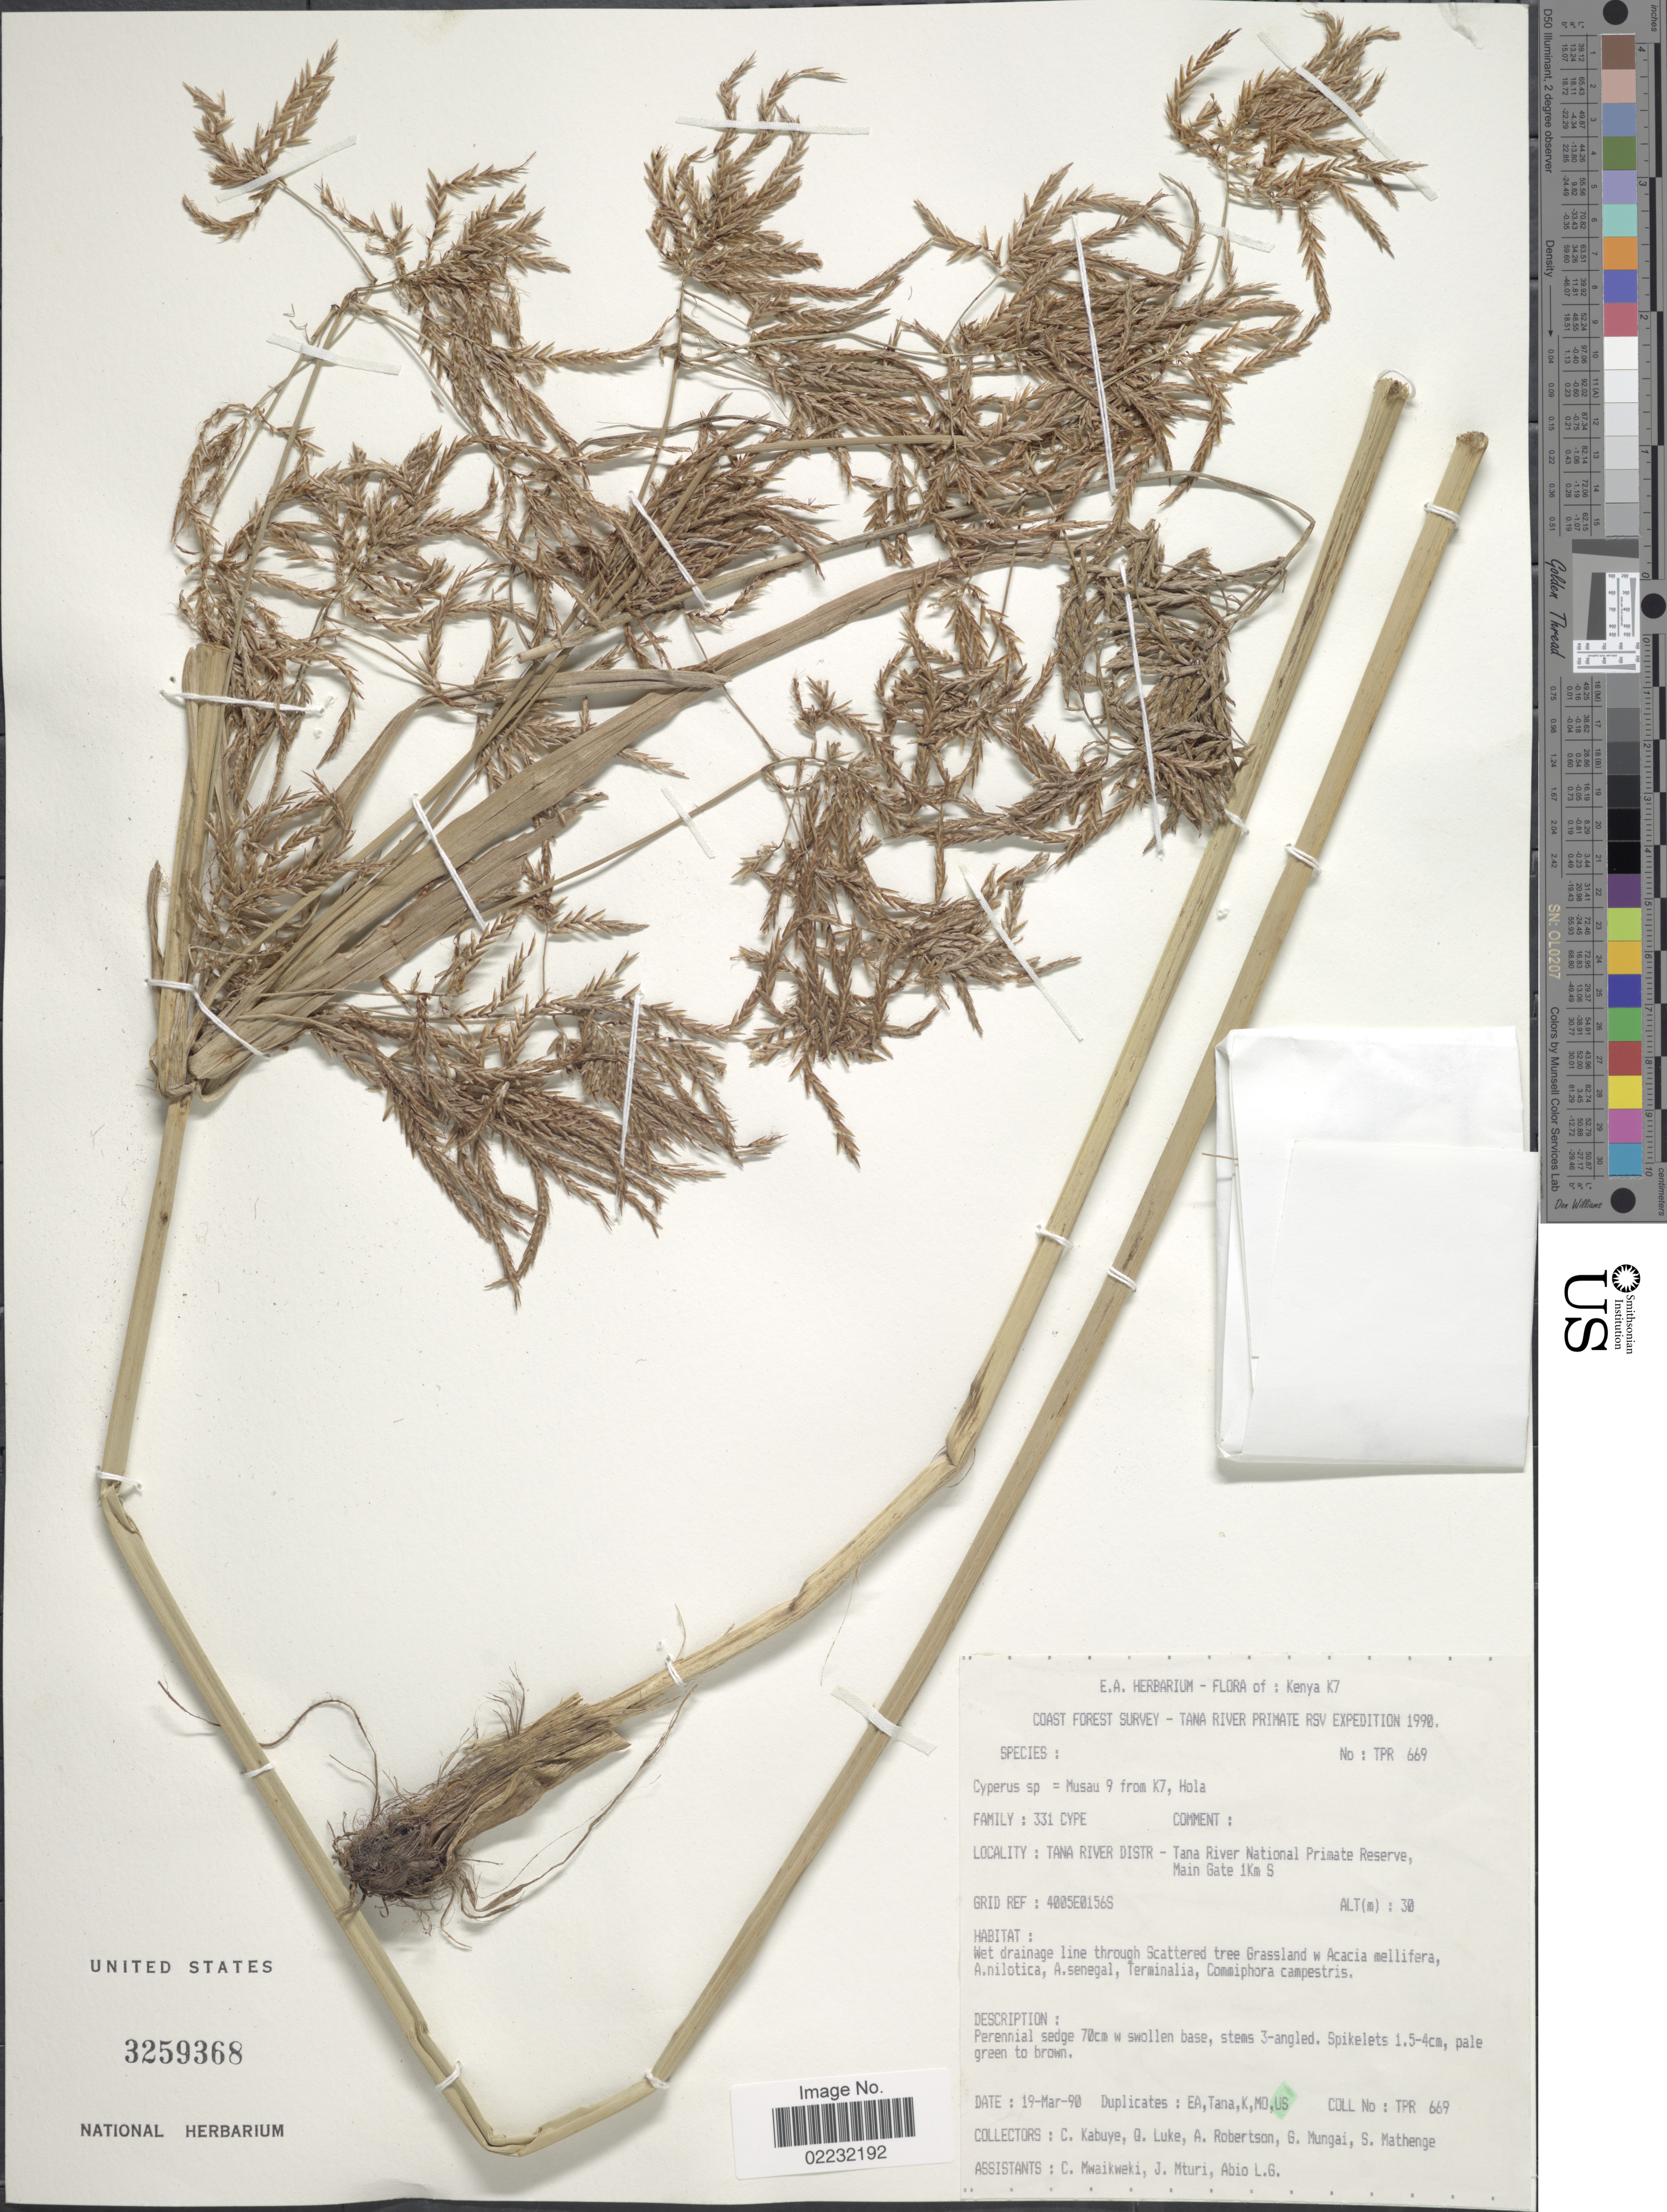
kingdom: Plantae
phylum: Tracheophyta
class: Liliopsida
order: Poales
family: Cyperaceae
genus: Cyperus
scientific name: Cyperus sp.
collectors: C. Kabuye, Q. Luke, A. Robertson, G. Mungai & et al.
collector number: TPR 669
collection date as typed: Transcribed d/m/y: 19/3/90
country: Kenya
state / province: Tana River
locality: Kenya K7, Tana River Distr- Tana River National Primate Reserve, Main Gate 1 km S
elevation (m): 30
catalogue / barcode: US 3259368